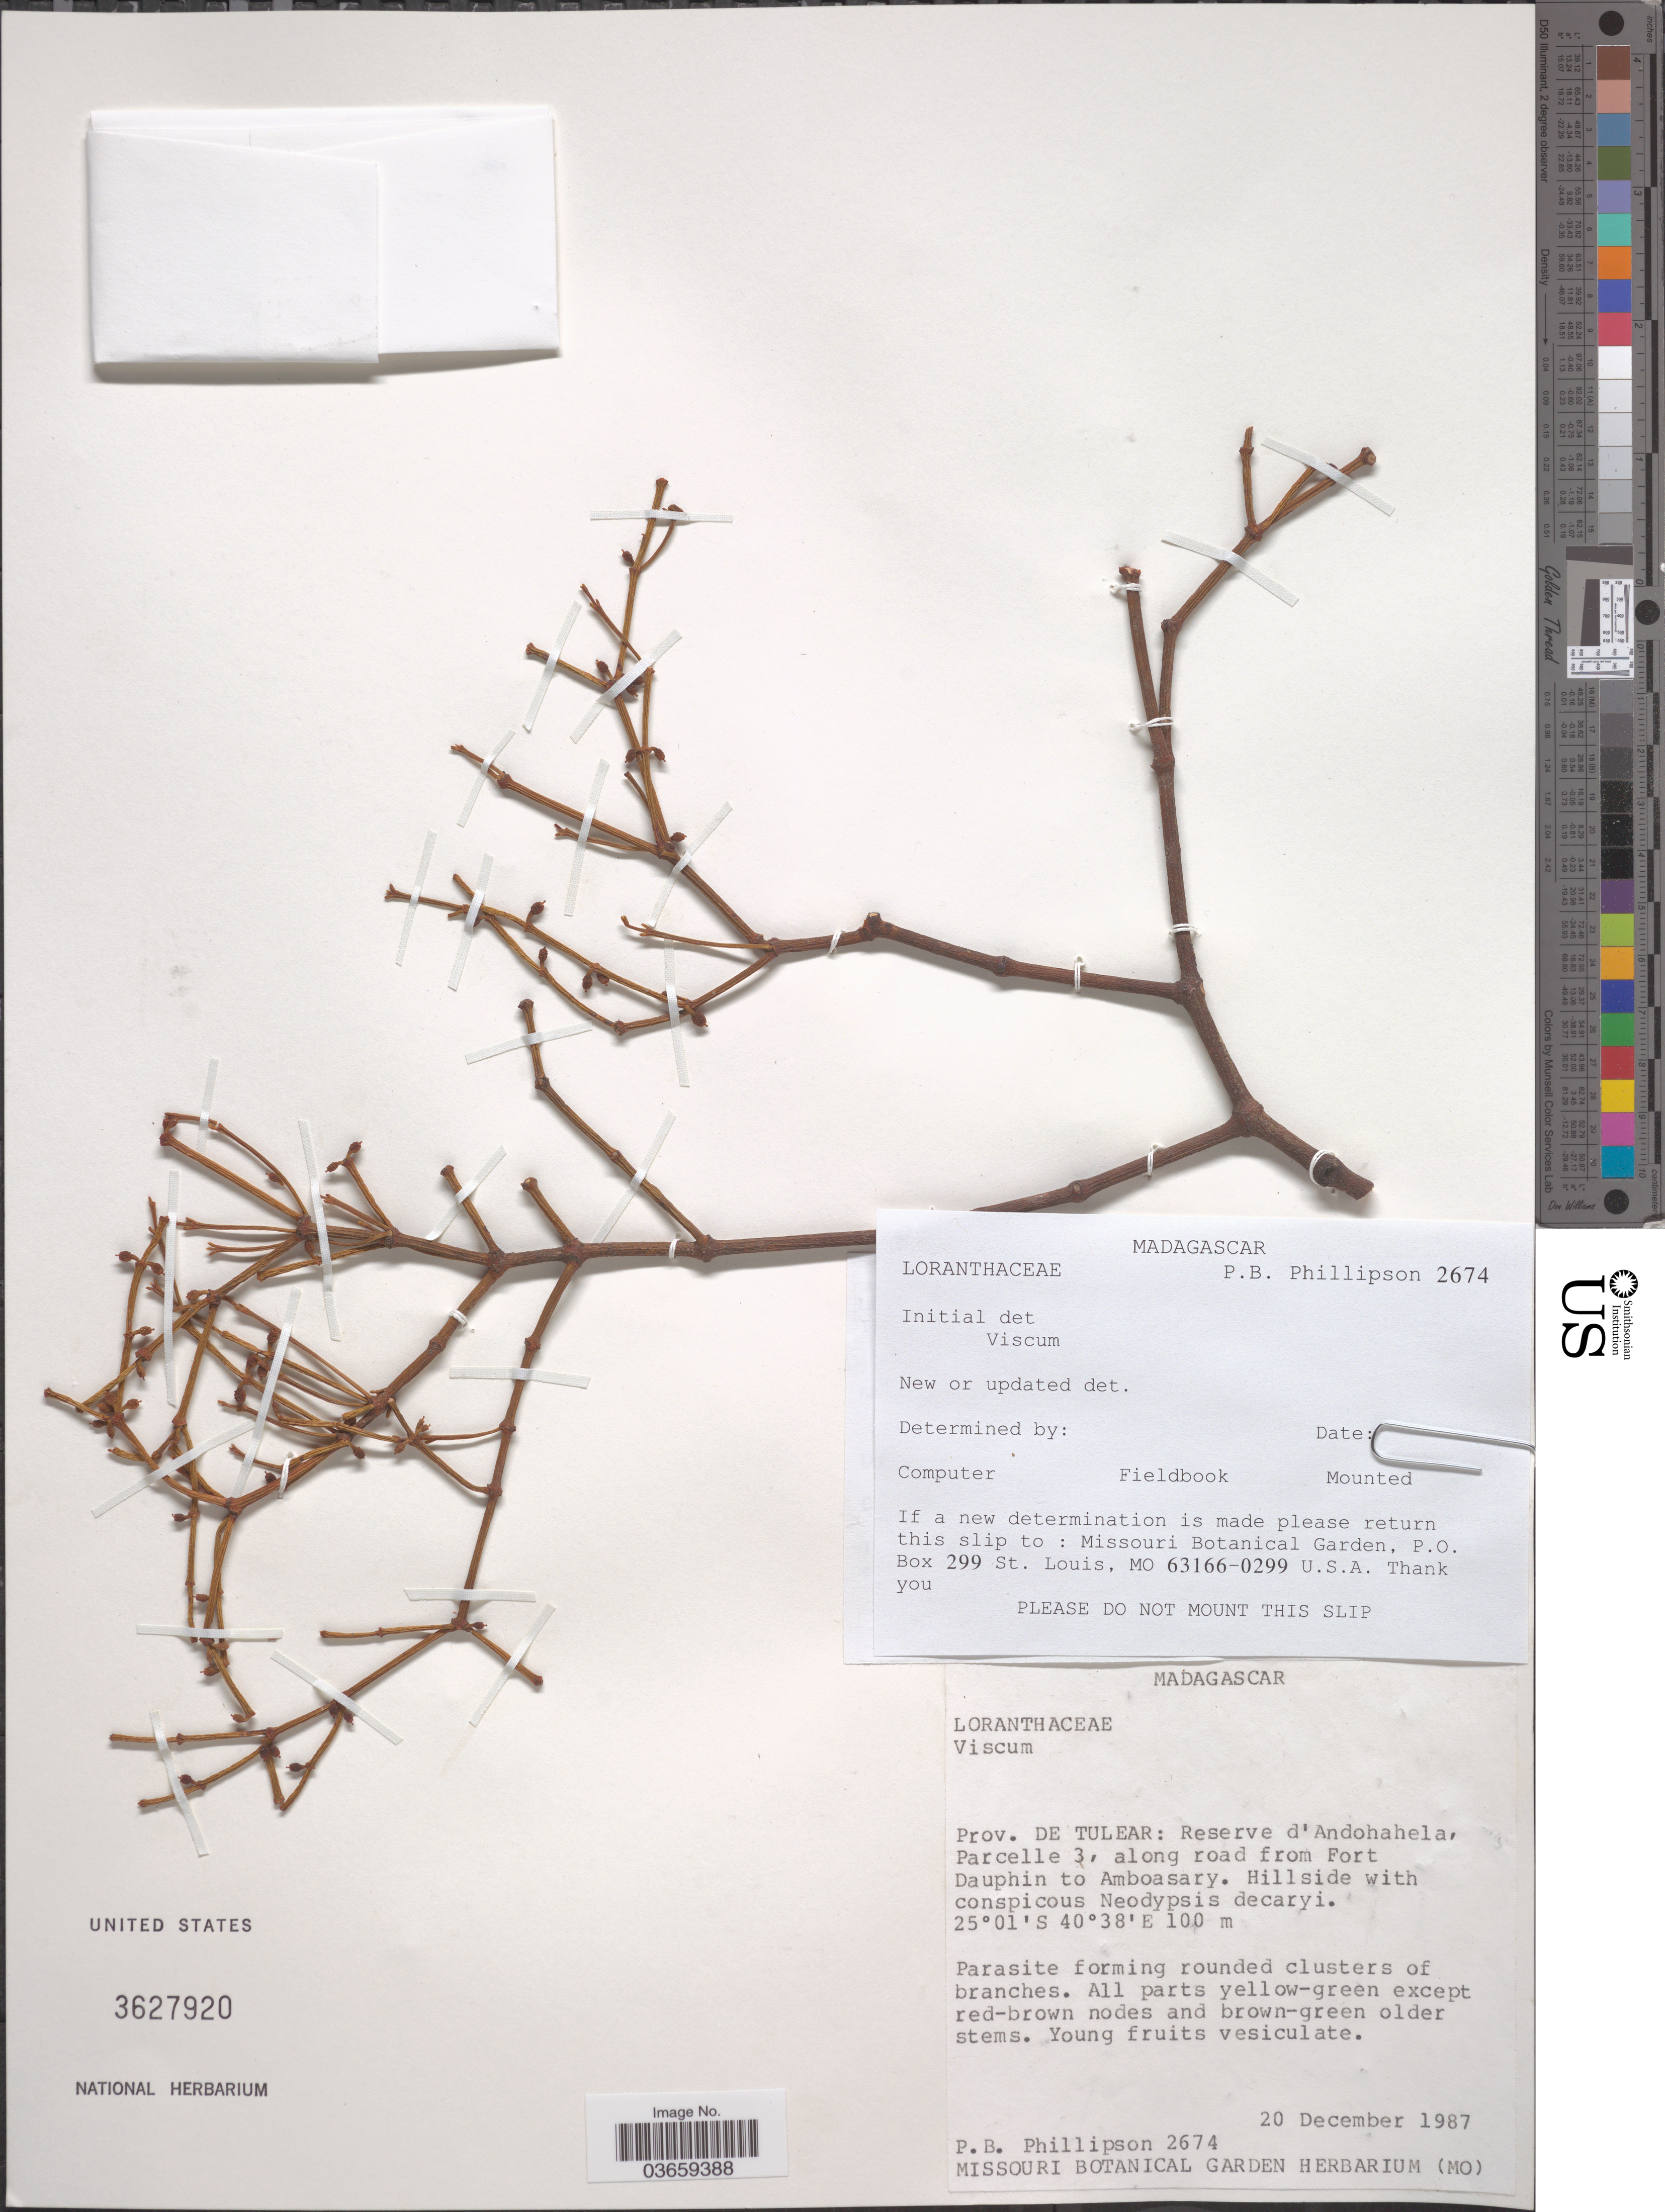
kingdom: Plantae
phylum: Tracheophyta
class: Magnoliopsida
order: Santalales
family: Viscaceae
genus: Viscum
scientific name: Viscum sp.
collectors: P. B. Phillipson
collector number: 2674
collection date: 1987-12-20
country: Madagascar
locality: Prov. de Tulear: Reserve d'Andohahela, Parcelle 3, along road from Fort Dauphin to Amboasary.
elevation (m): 100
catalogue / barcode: US 3627920